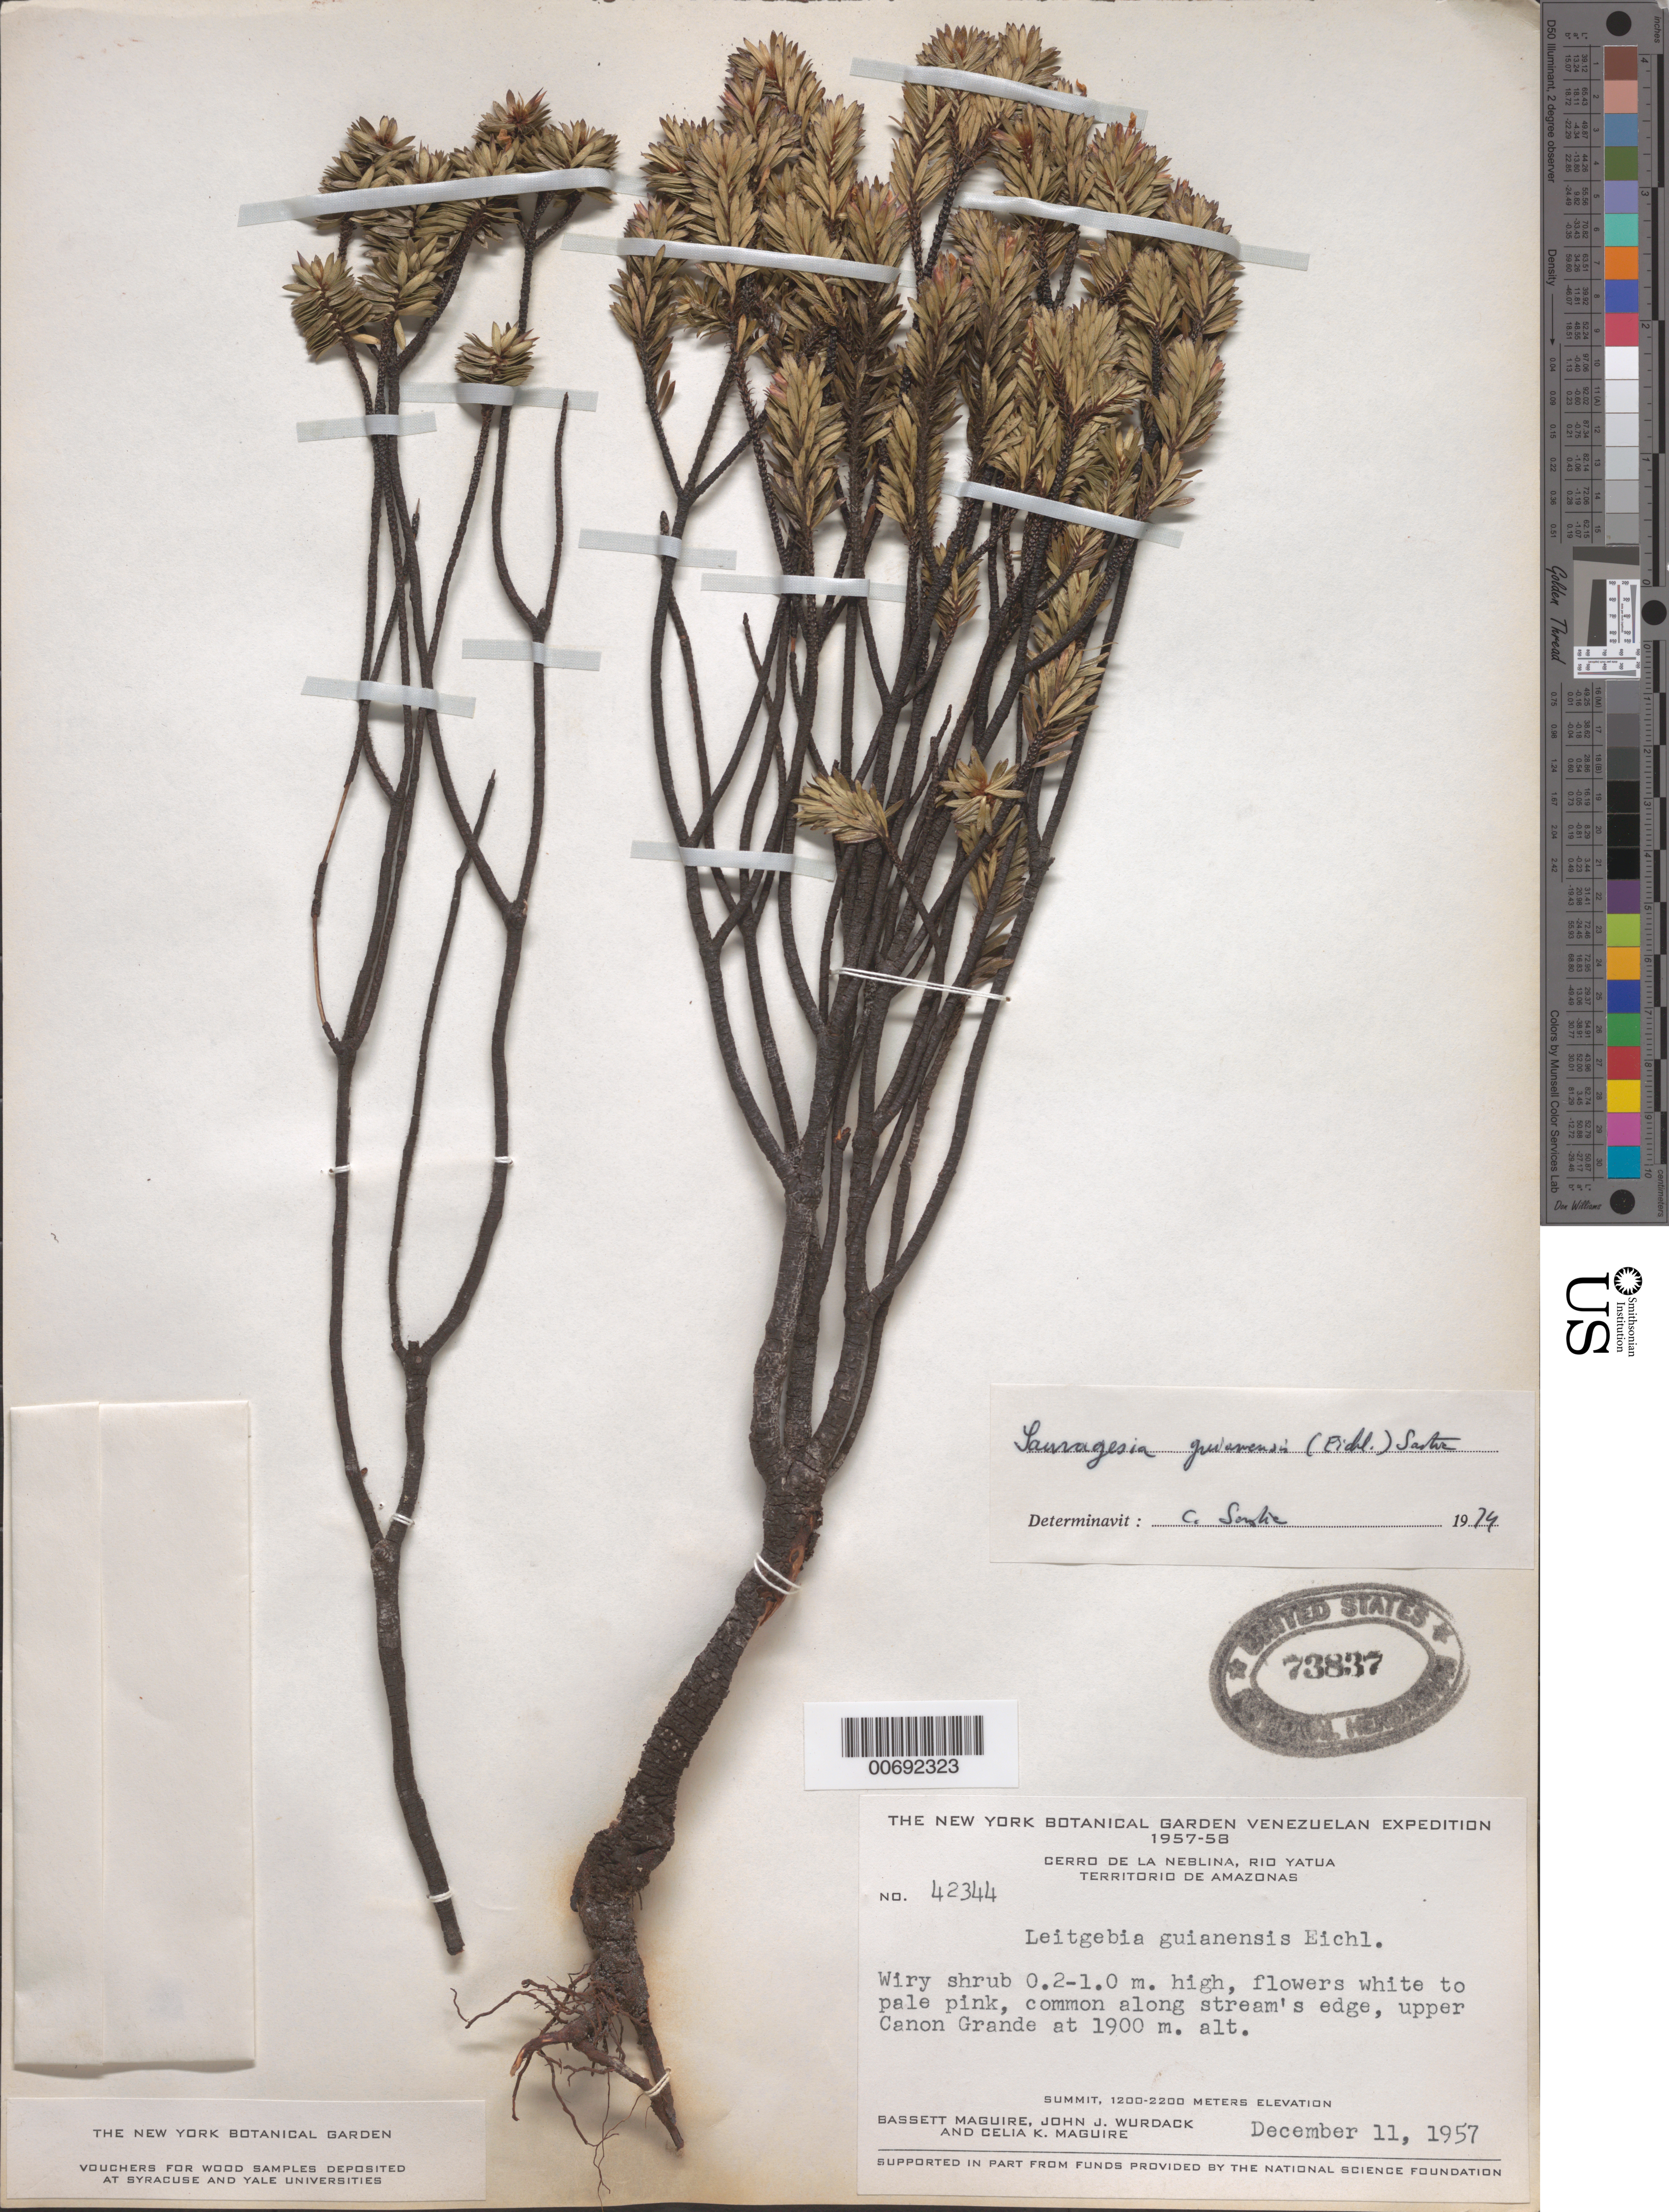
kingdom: Plantae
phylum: Tracheophyta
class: Magnoliopsida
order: Malpighiales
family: Ochnaceae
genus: Sauvagesia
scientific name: Sauvagesia guianensis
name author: (Eichler) Sastre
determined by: Sastre, C. H. L.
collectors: B. Maguire, J. J. Wurdack & C. K. Maguire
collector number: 42344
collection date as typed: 11-Dec-57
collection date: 1957-12-11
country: Venezuela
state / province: Amazonas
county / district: Río Negro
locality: Cerro de la Neblina, Río Yatua, upper Caño Grande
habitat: Stream edge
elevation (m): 1900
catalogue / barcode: US 73837